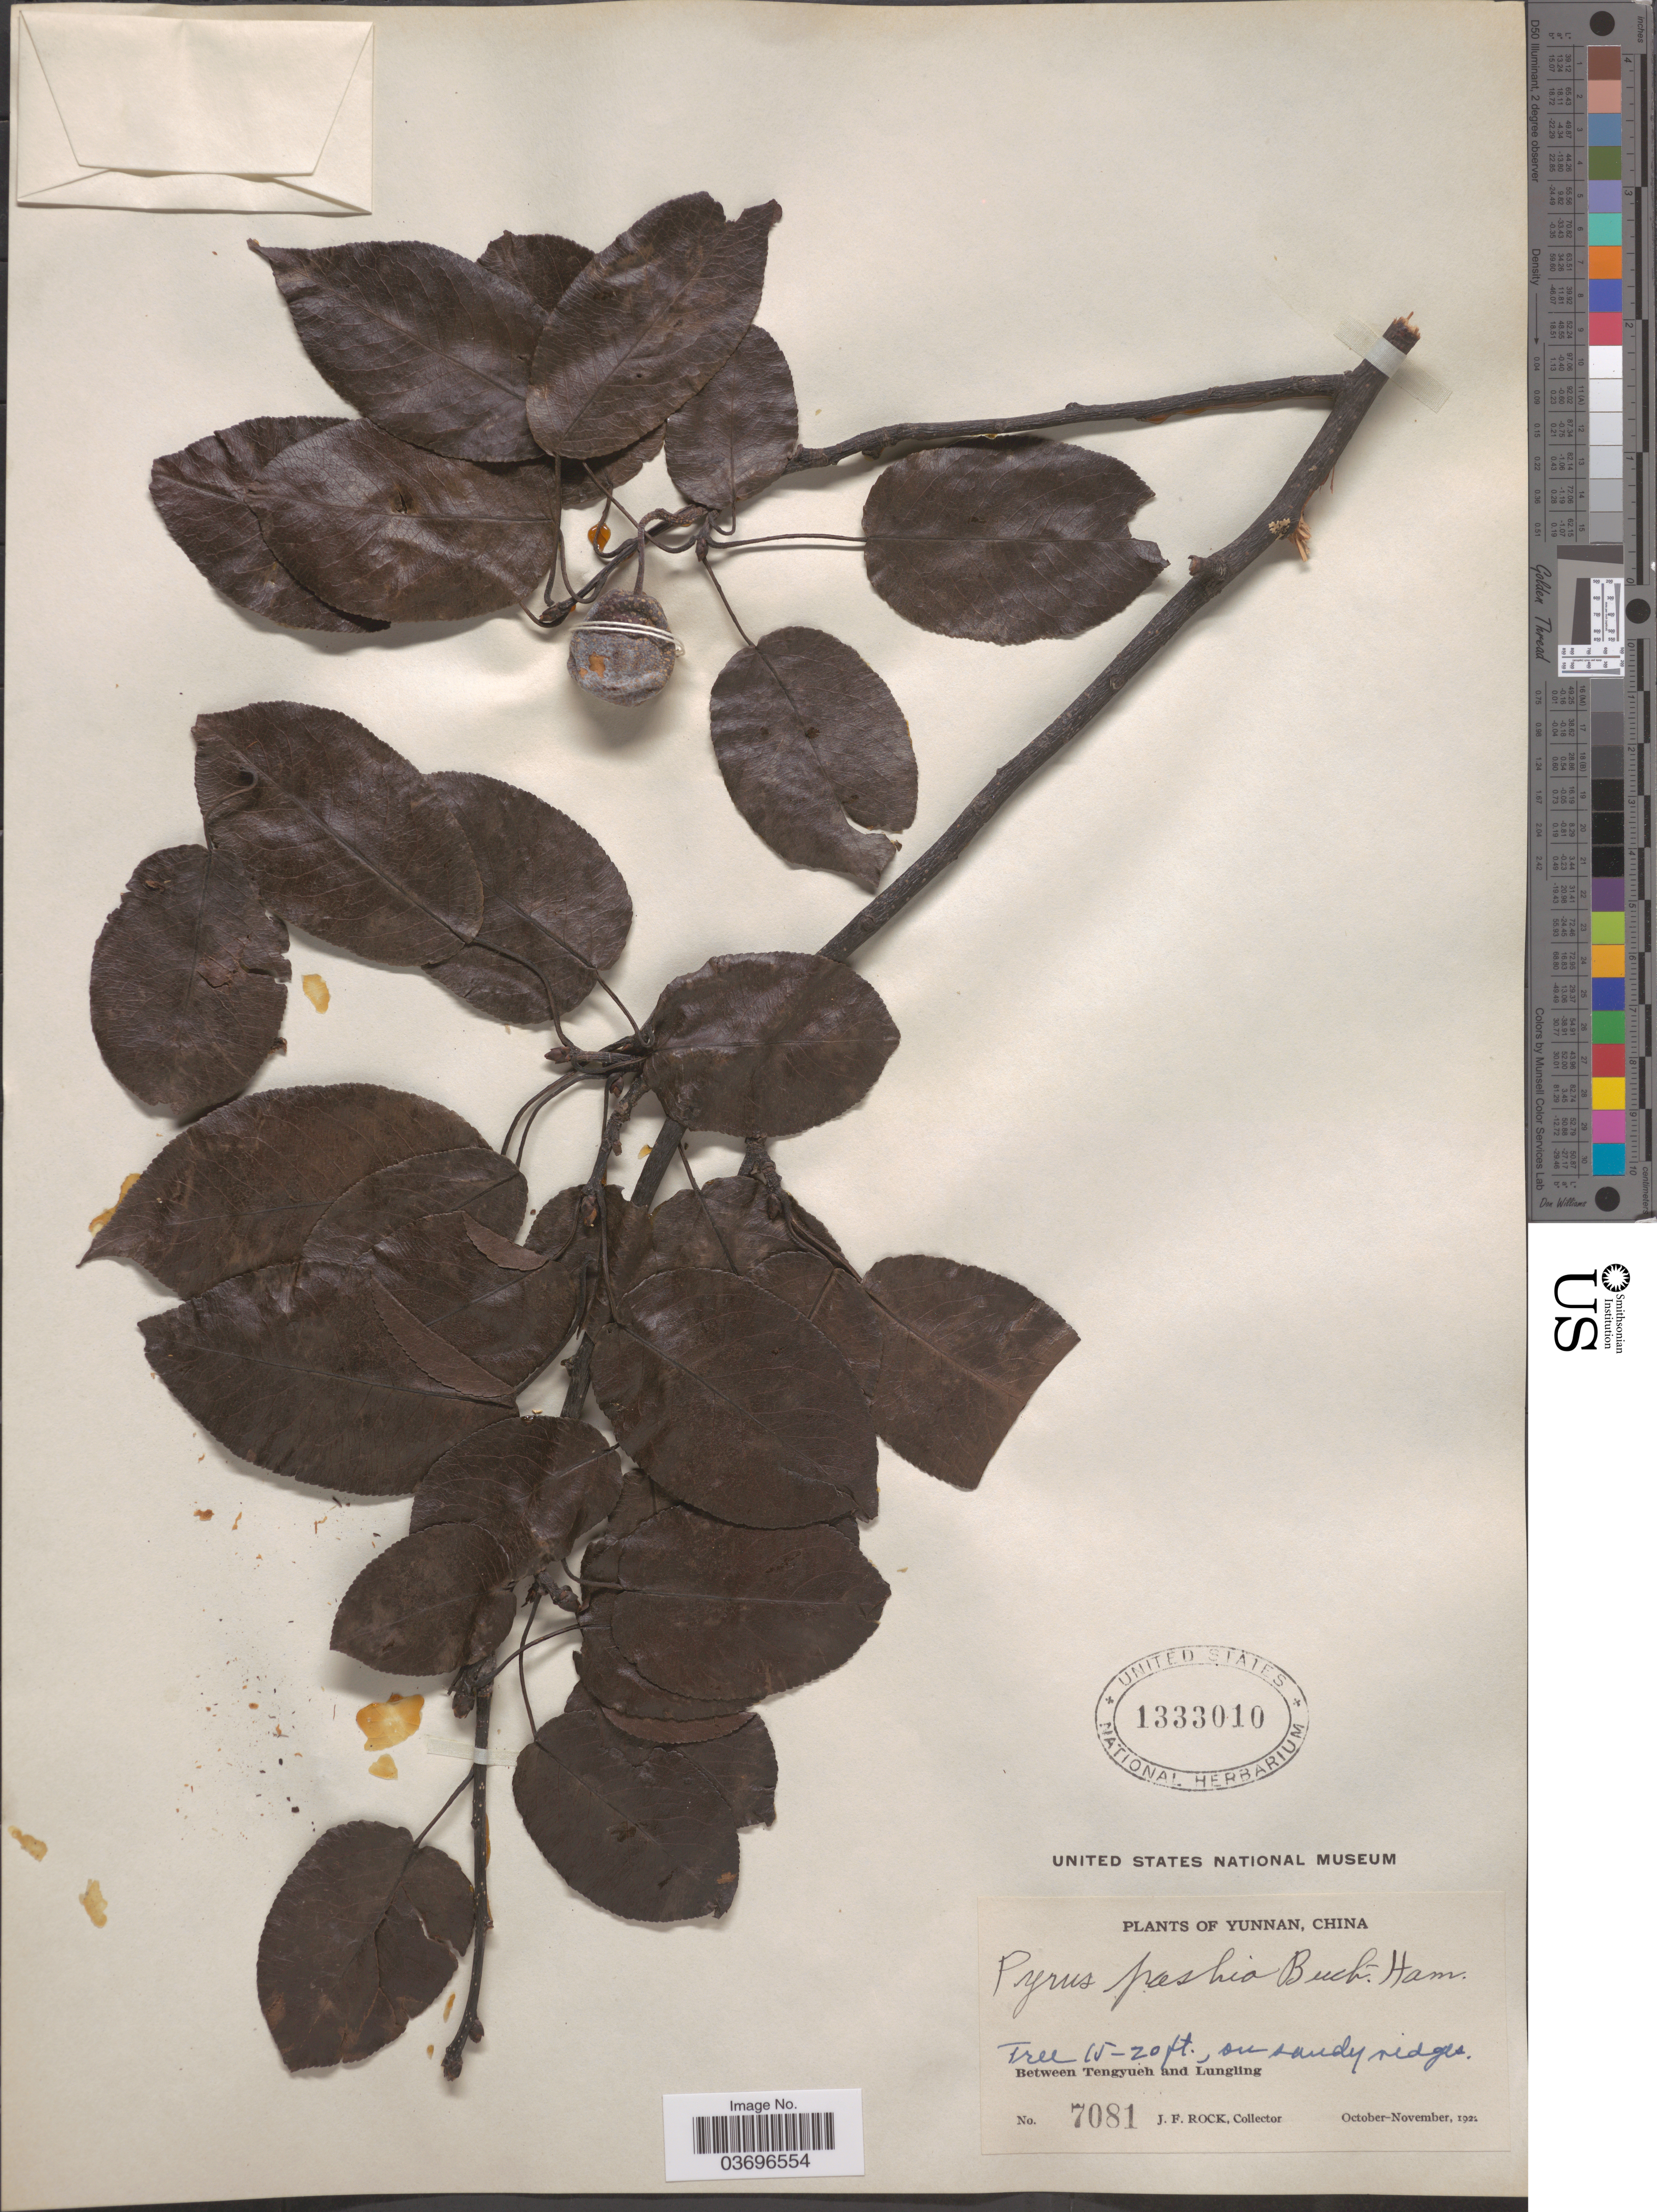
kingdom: Plantae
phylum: Tracheophyta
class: Magnoliopsida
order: Rosales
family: Rosaceae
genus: Pyrus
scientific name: Pyrus pashia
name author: Buch.-Ham. ex D. Don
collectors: J. Rock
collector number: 7081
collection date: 1922-10/1922-11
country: China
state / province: Yunnan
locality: Between Tengyueh and Lungling.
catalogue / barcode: US 1333010